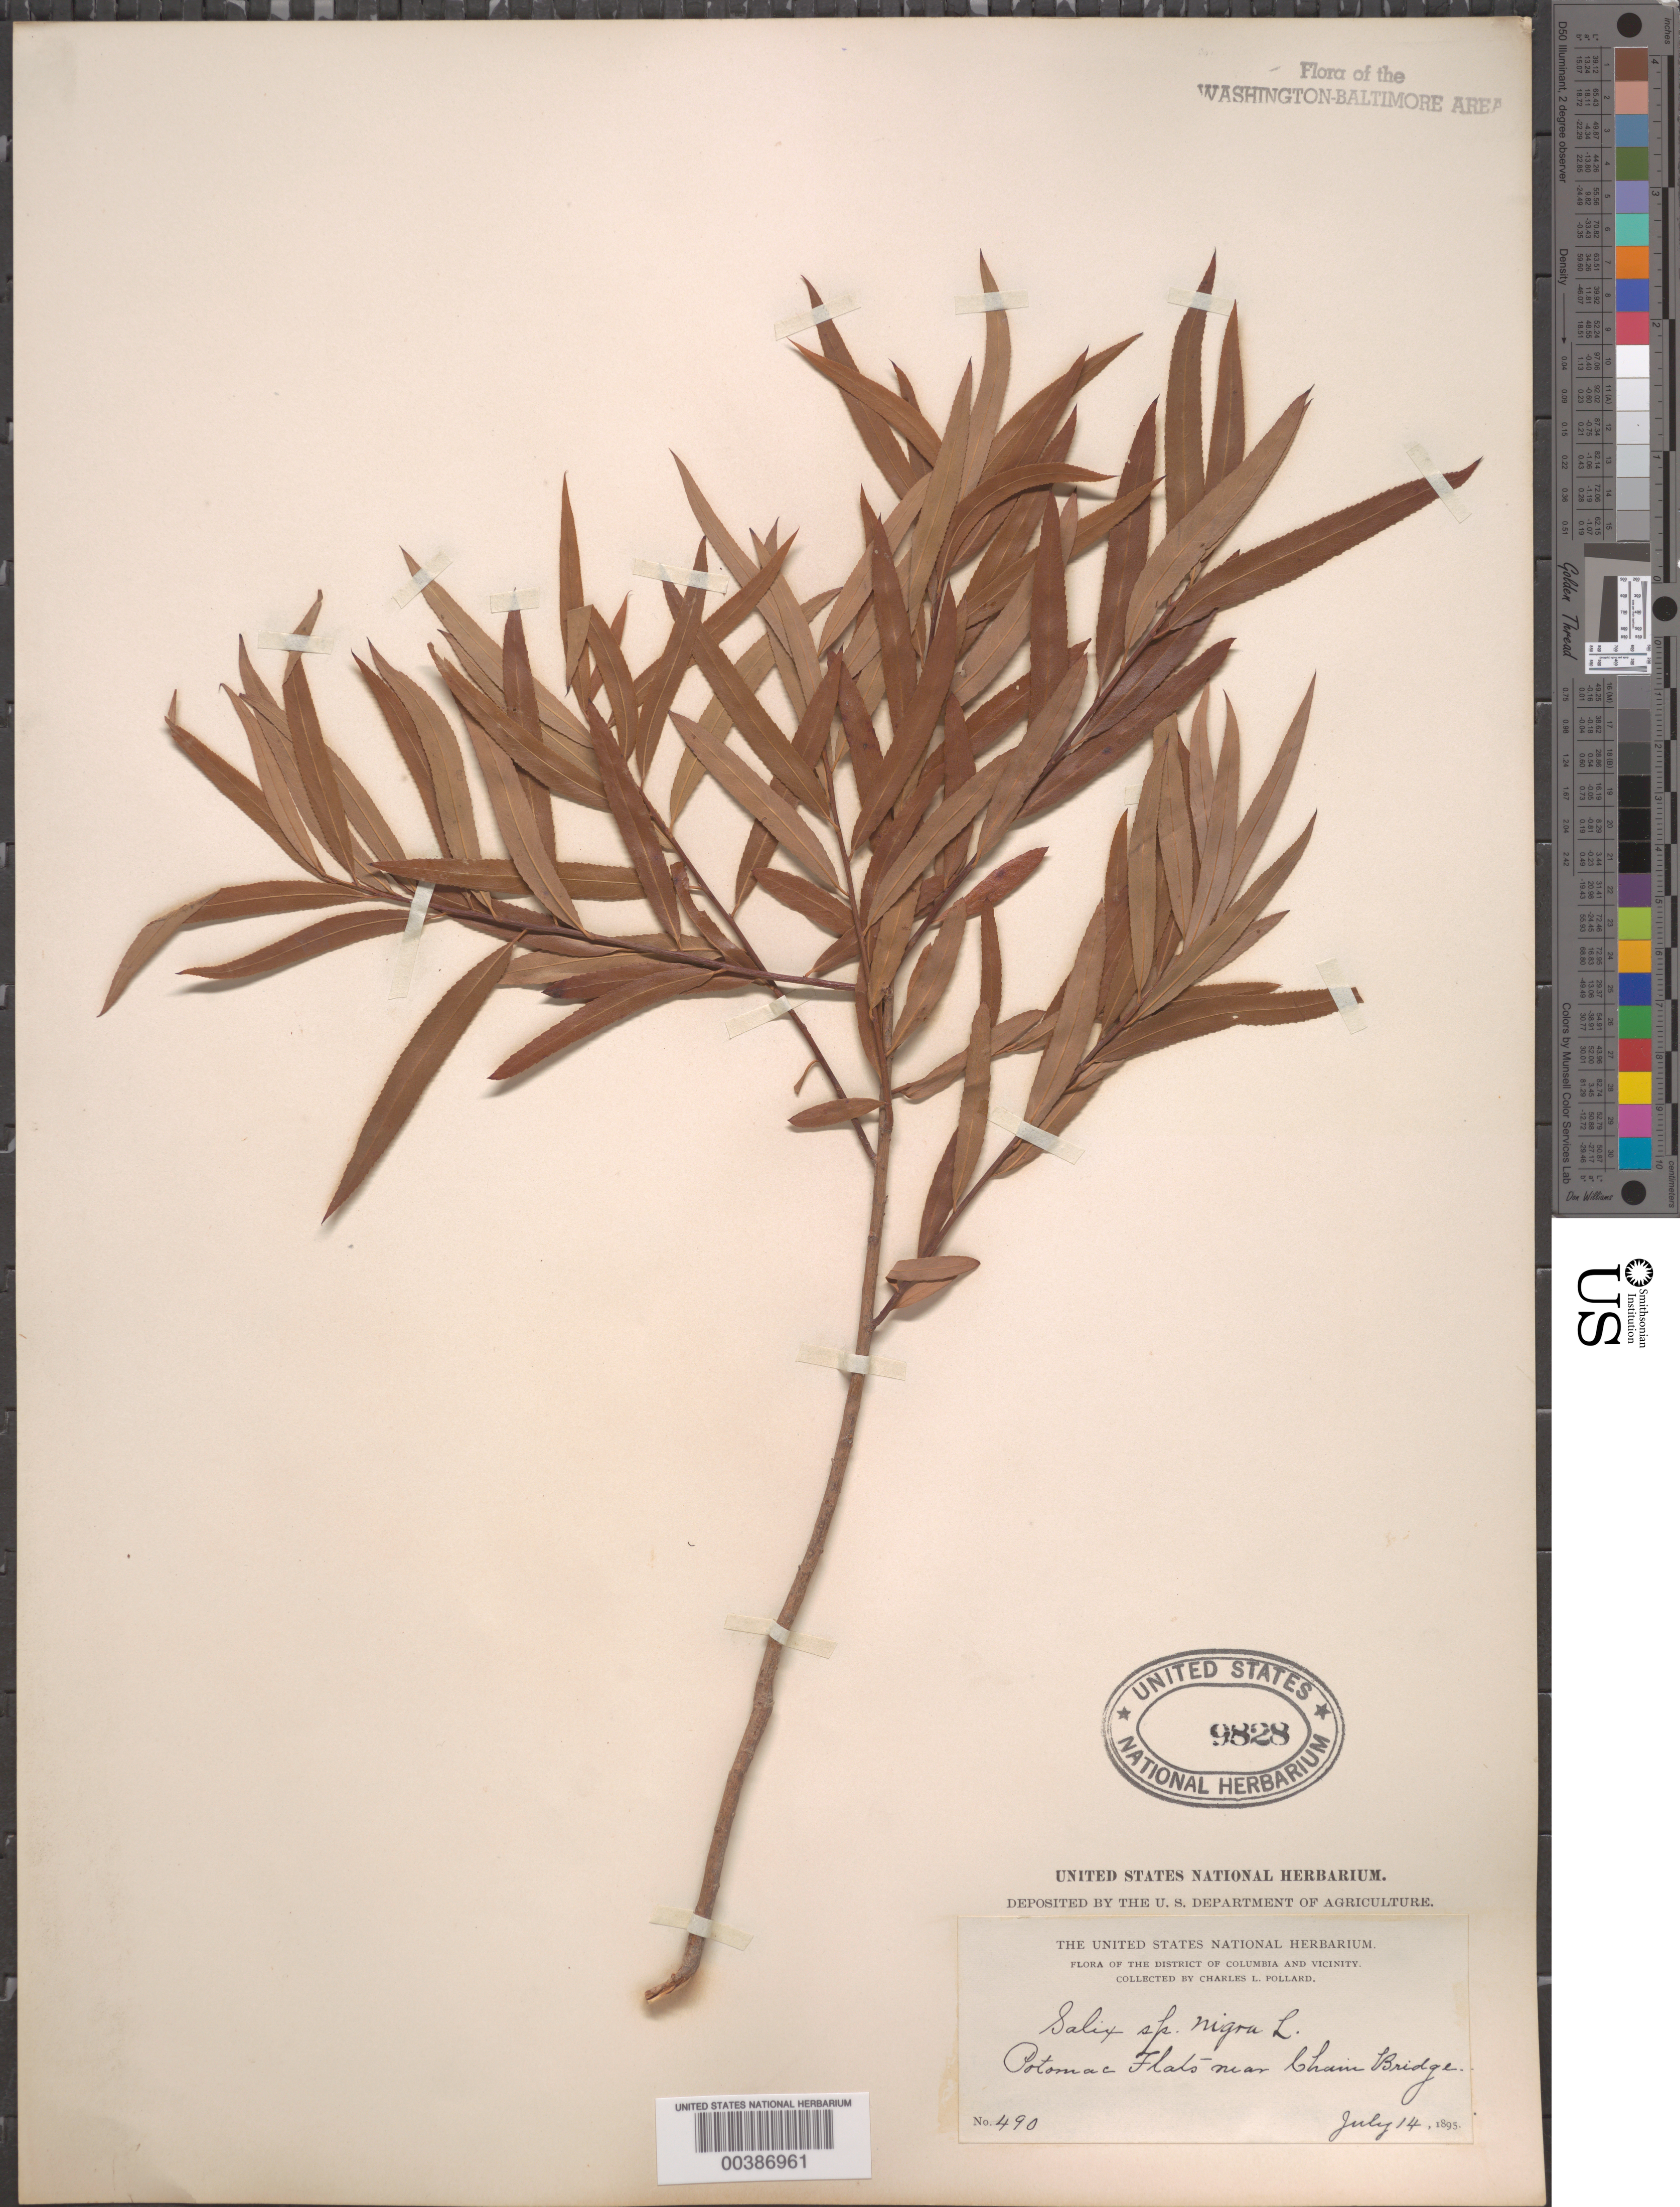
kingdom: Plantae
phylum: Tracheophyta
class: Magnoliopsida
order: Malpighiales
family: Salicaceae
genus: Salix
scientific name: Salix nigra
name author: Marshall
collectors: C. L. Pollard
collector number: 490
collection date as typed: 14 Jul 1895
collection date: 1895-07-14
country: United States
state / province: District of Columbia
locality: Flats near Chain Bridge C. and O. Canal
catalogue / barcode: US 9828